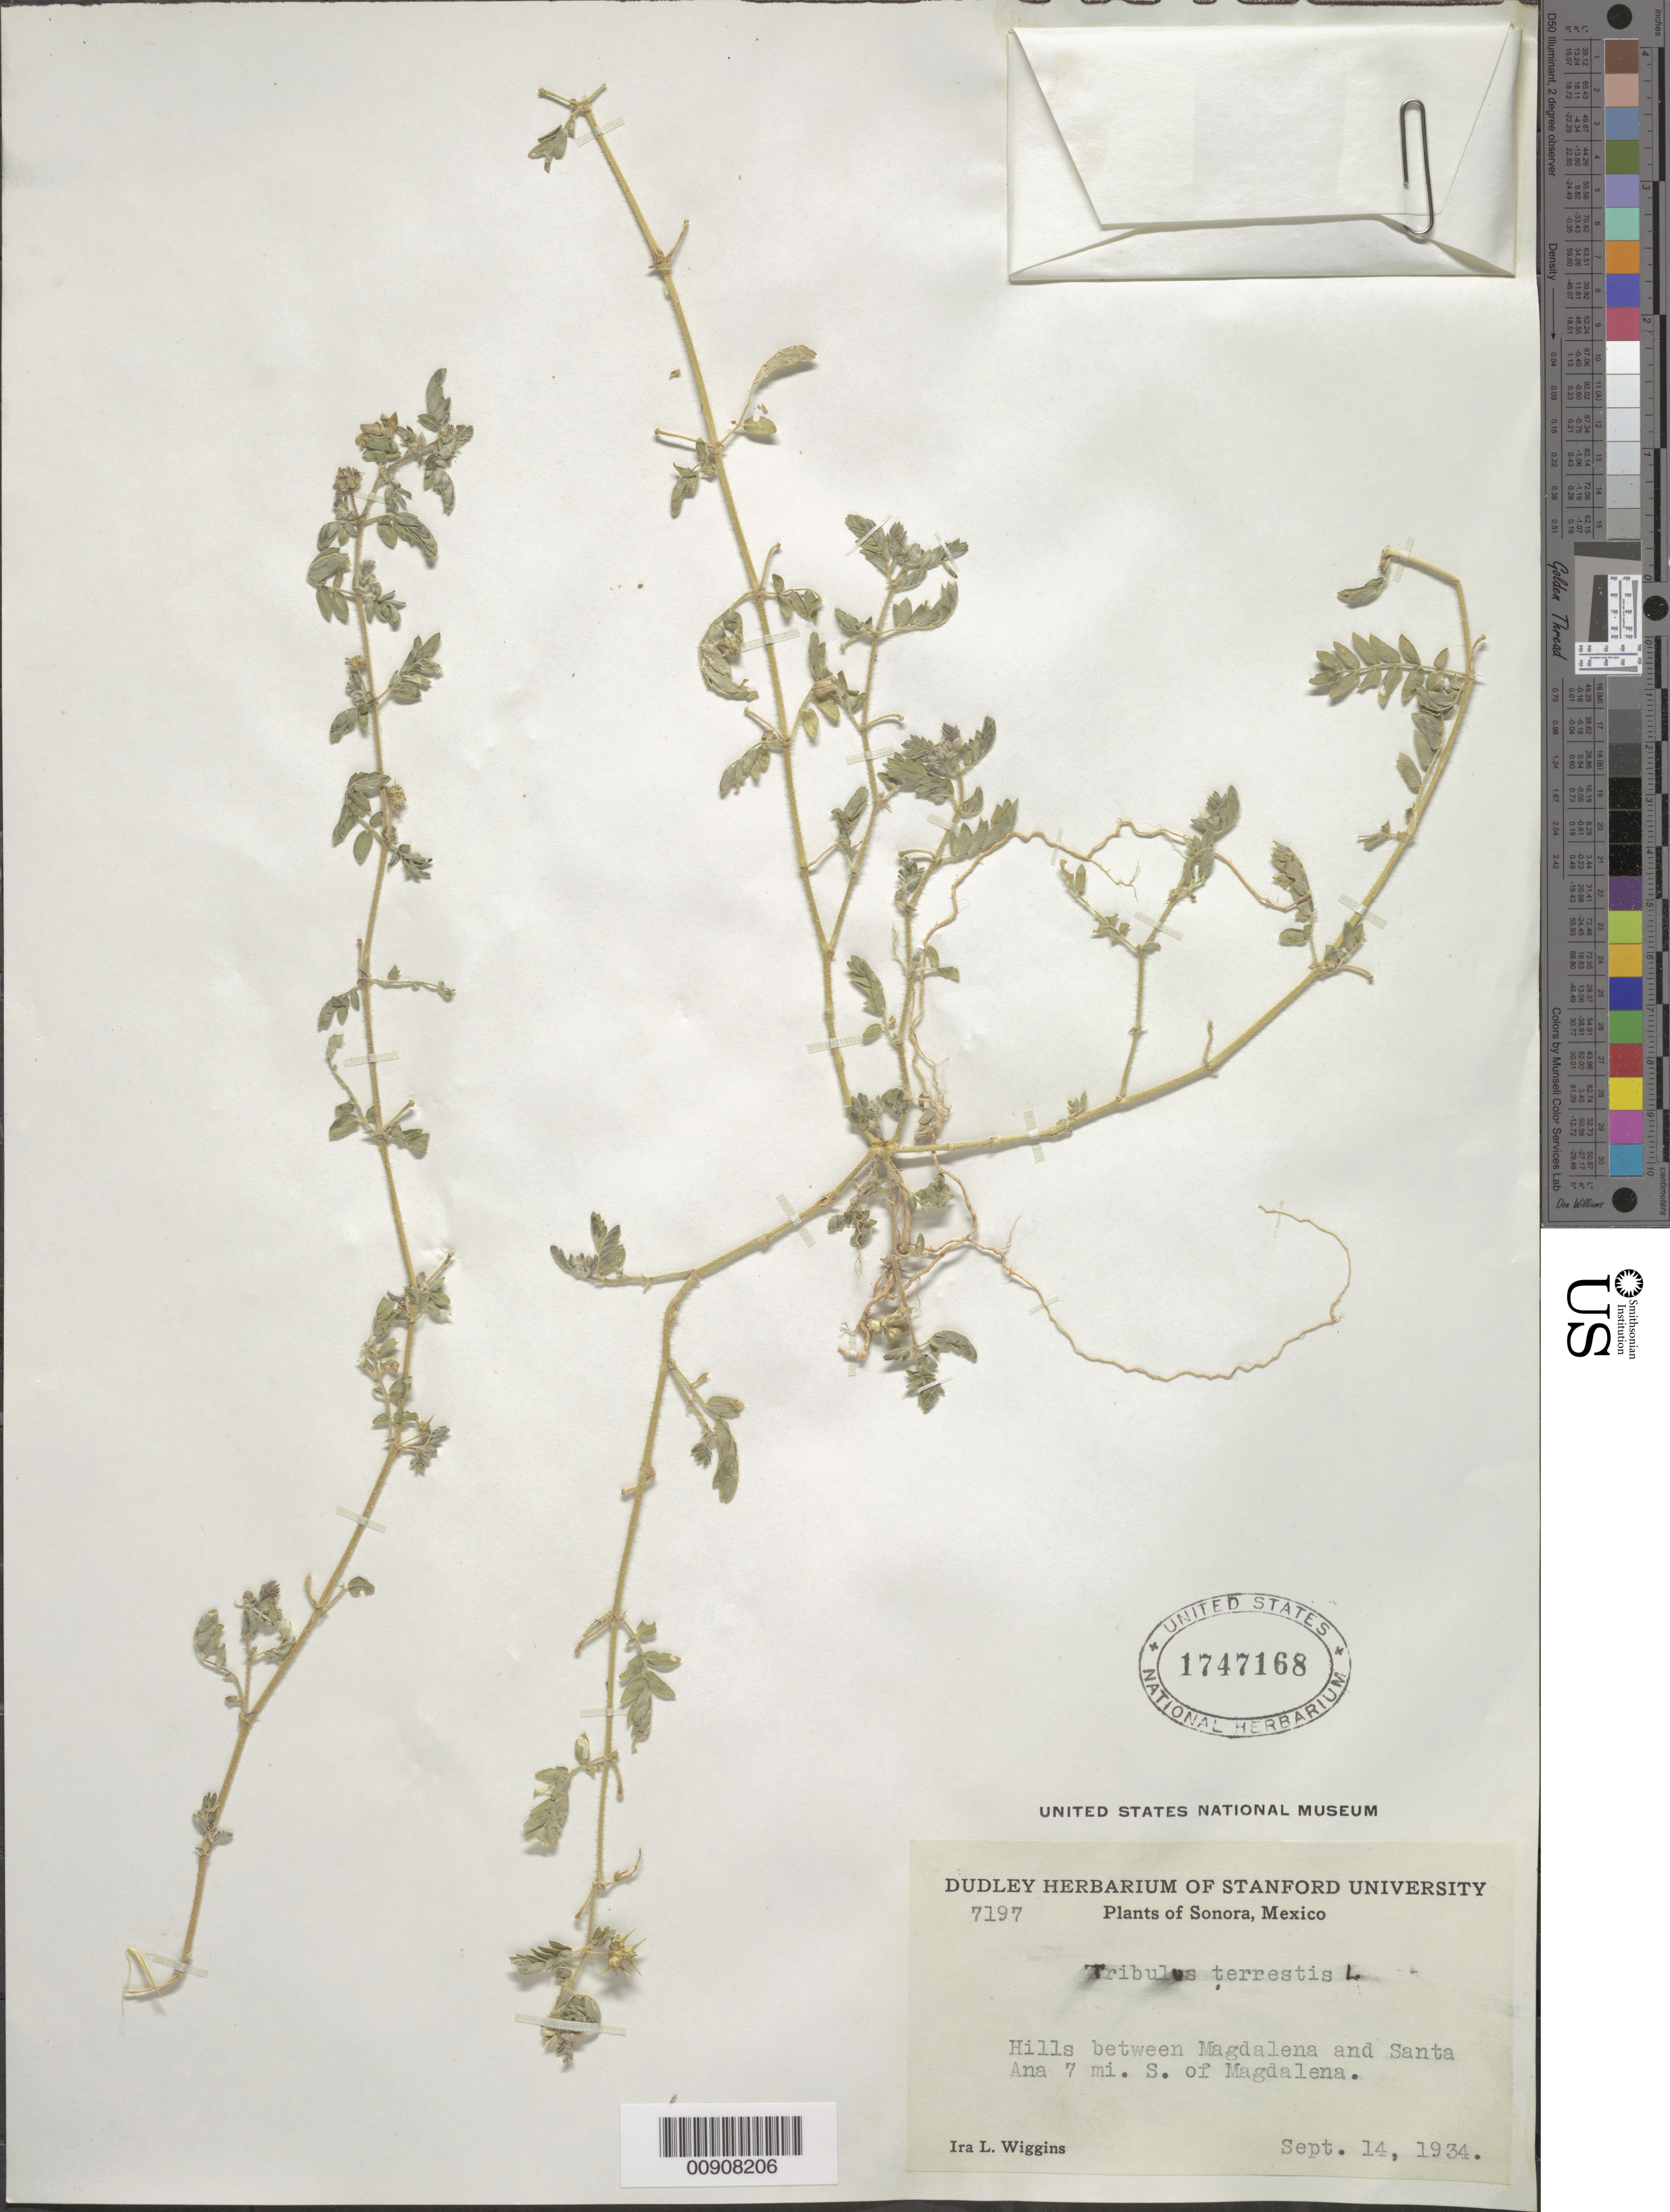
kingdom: Plantae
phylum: Tracheophyta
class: Magnoliopsida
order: Zygophyllales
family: Zygophyllaceae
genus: Tribulus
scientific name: Tribulus terrestris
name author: L.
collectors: I. L. Wiggins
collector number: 7197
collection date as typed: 14 Sep 1934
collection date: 1934-09-14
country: Mexico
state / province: Sonora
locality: Sonora: Between Magdalena and Santa Ana 7 mi. S. of Magdalena.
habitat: Hills.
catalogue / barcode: US 1747168